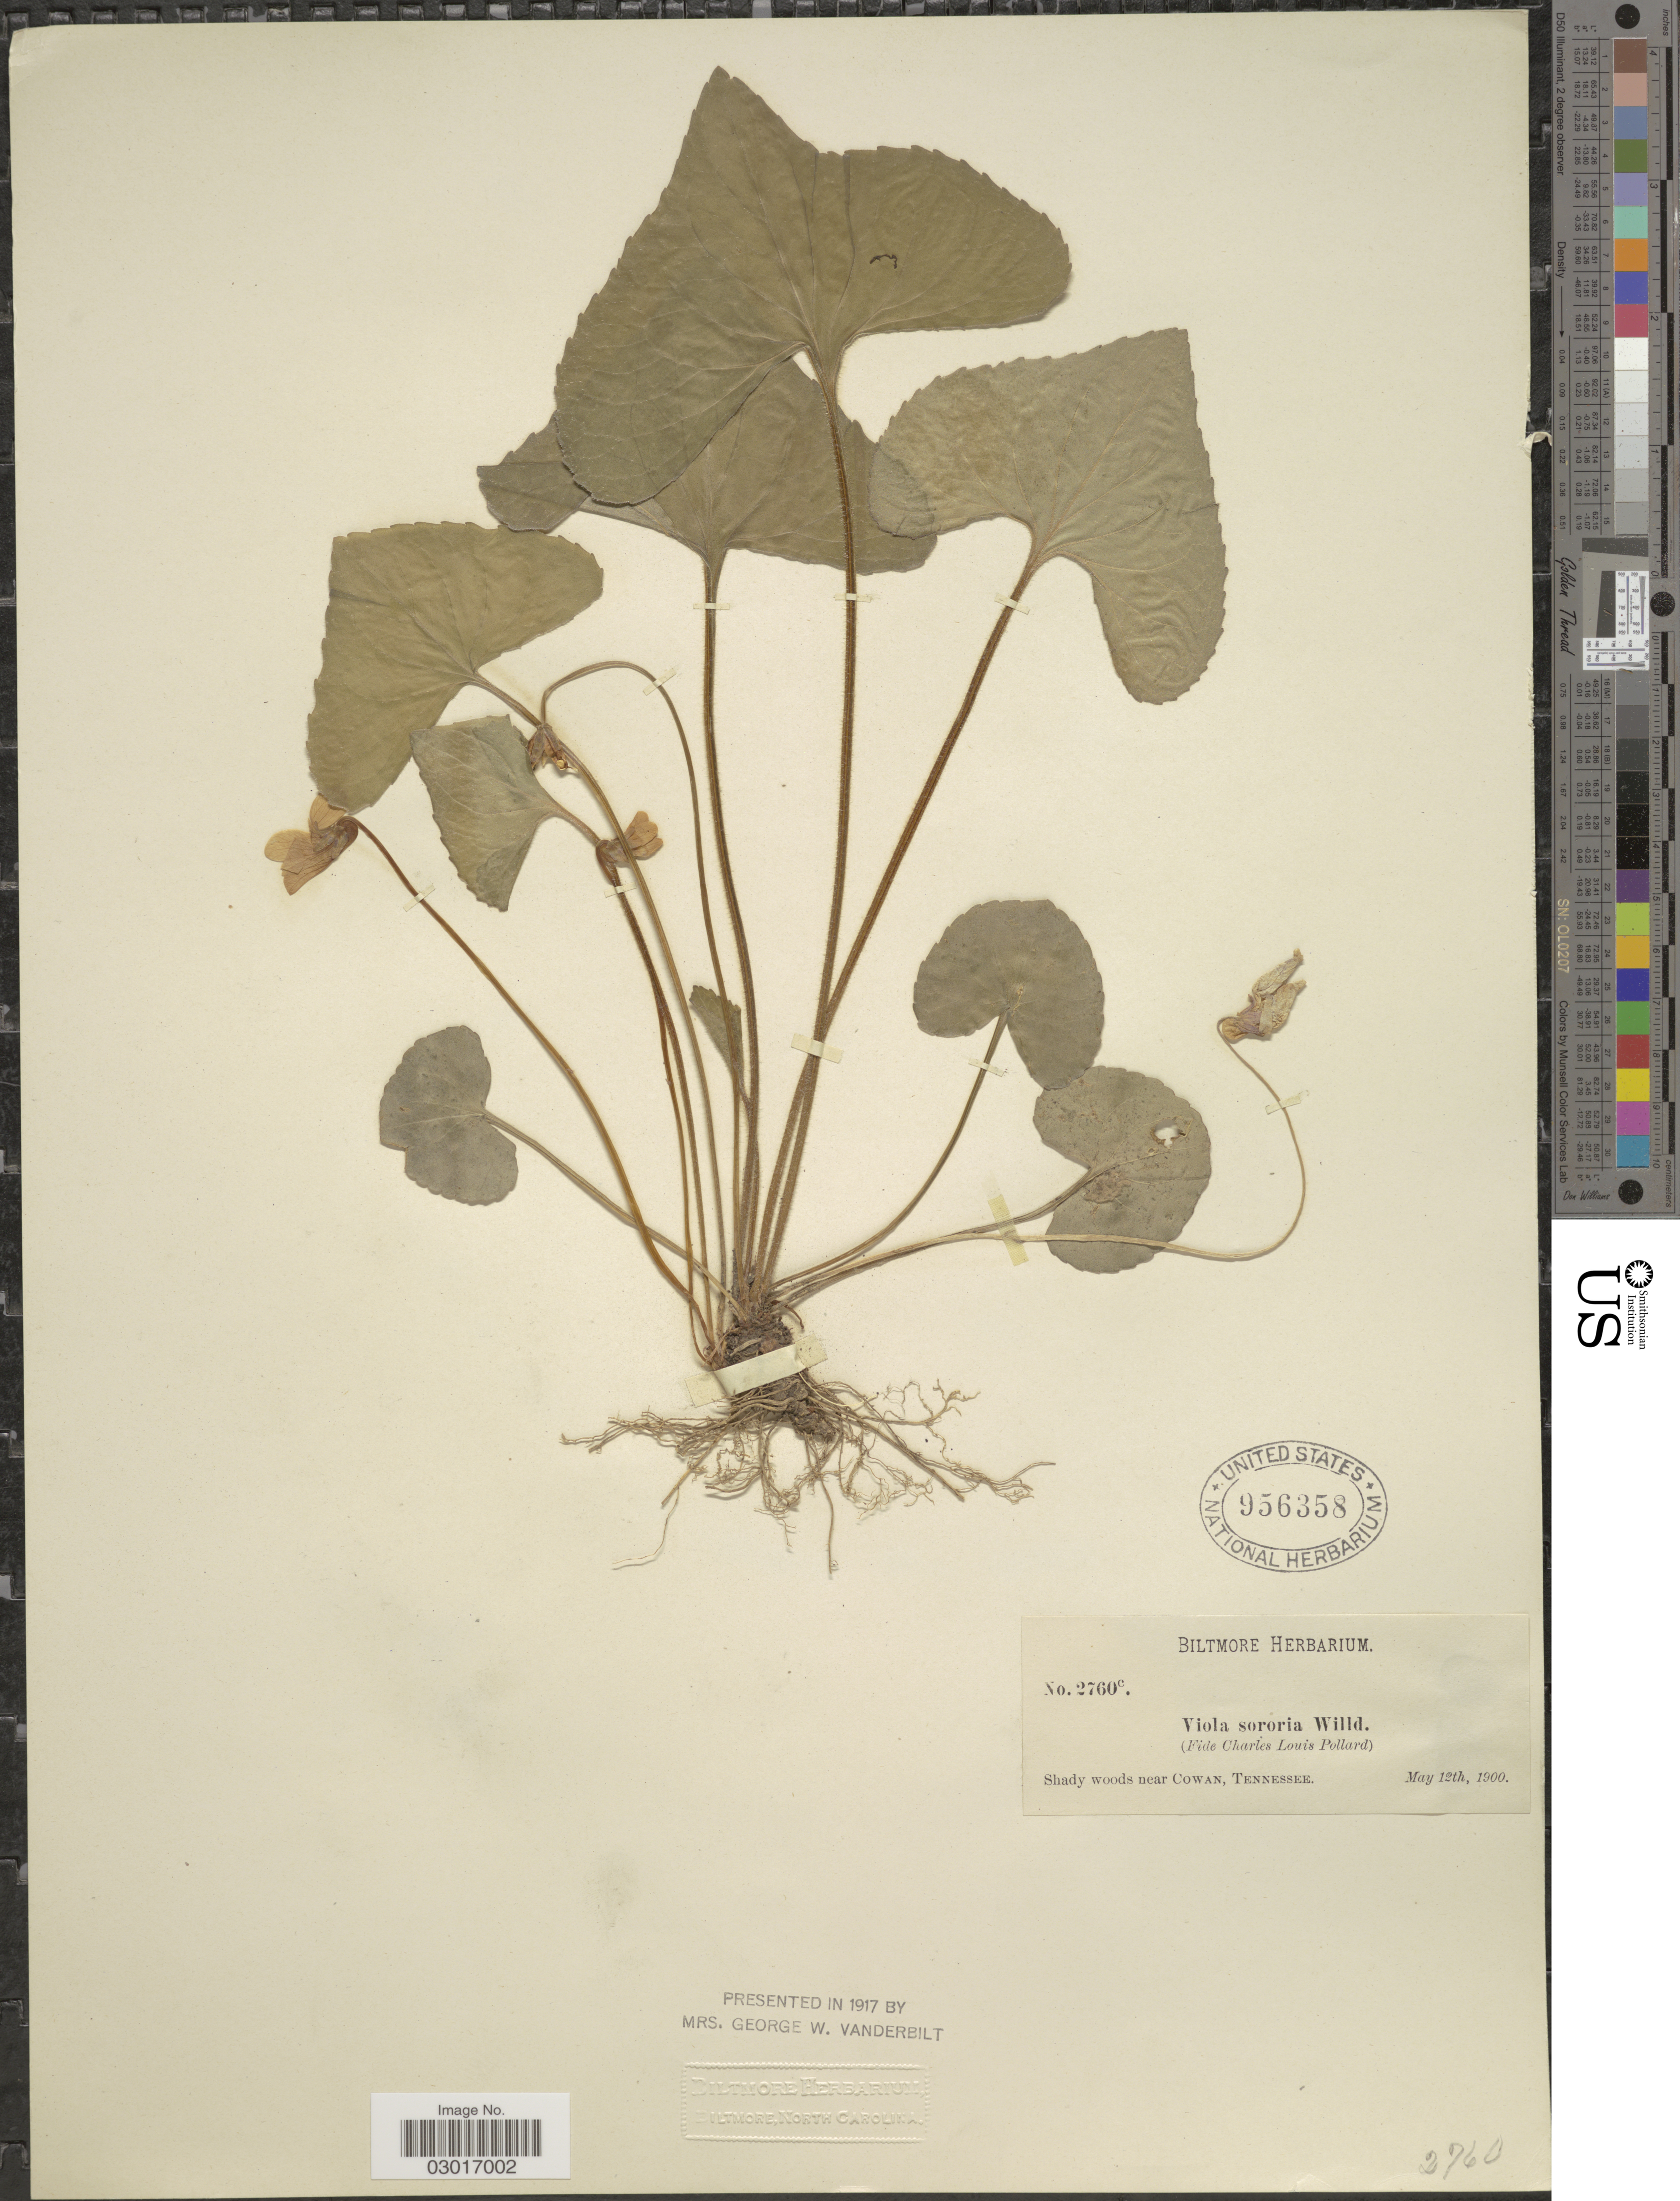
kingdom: Plantae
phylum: Tracheophyta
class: Magnoliopsida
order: Malpighiales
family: Violaceae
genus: Viola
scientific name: Viola sororia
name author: Willd.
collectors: ex herb. Biltmore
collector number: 2760c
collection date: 1900-05-12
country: United States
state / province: Tennessee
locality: Shady woods near Cowan.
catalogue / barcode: US 956358